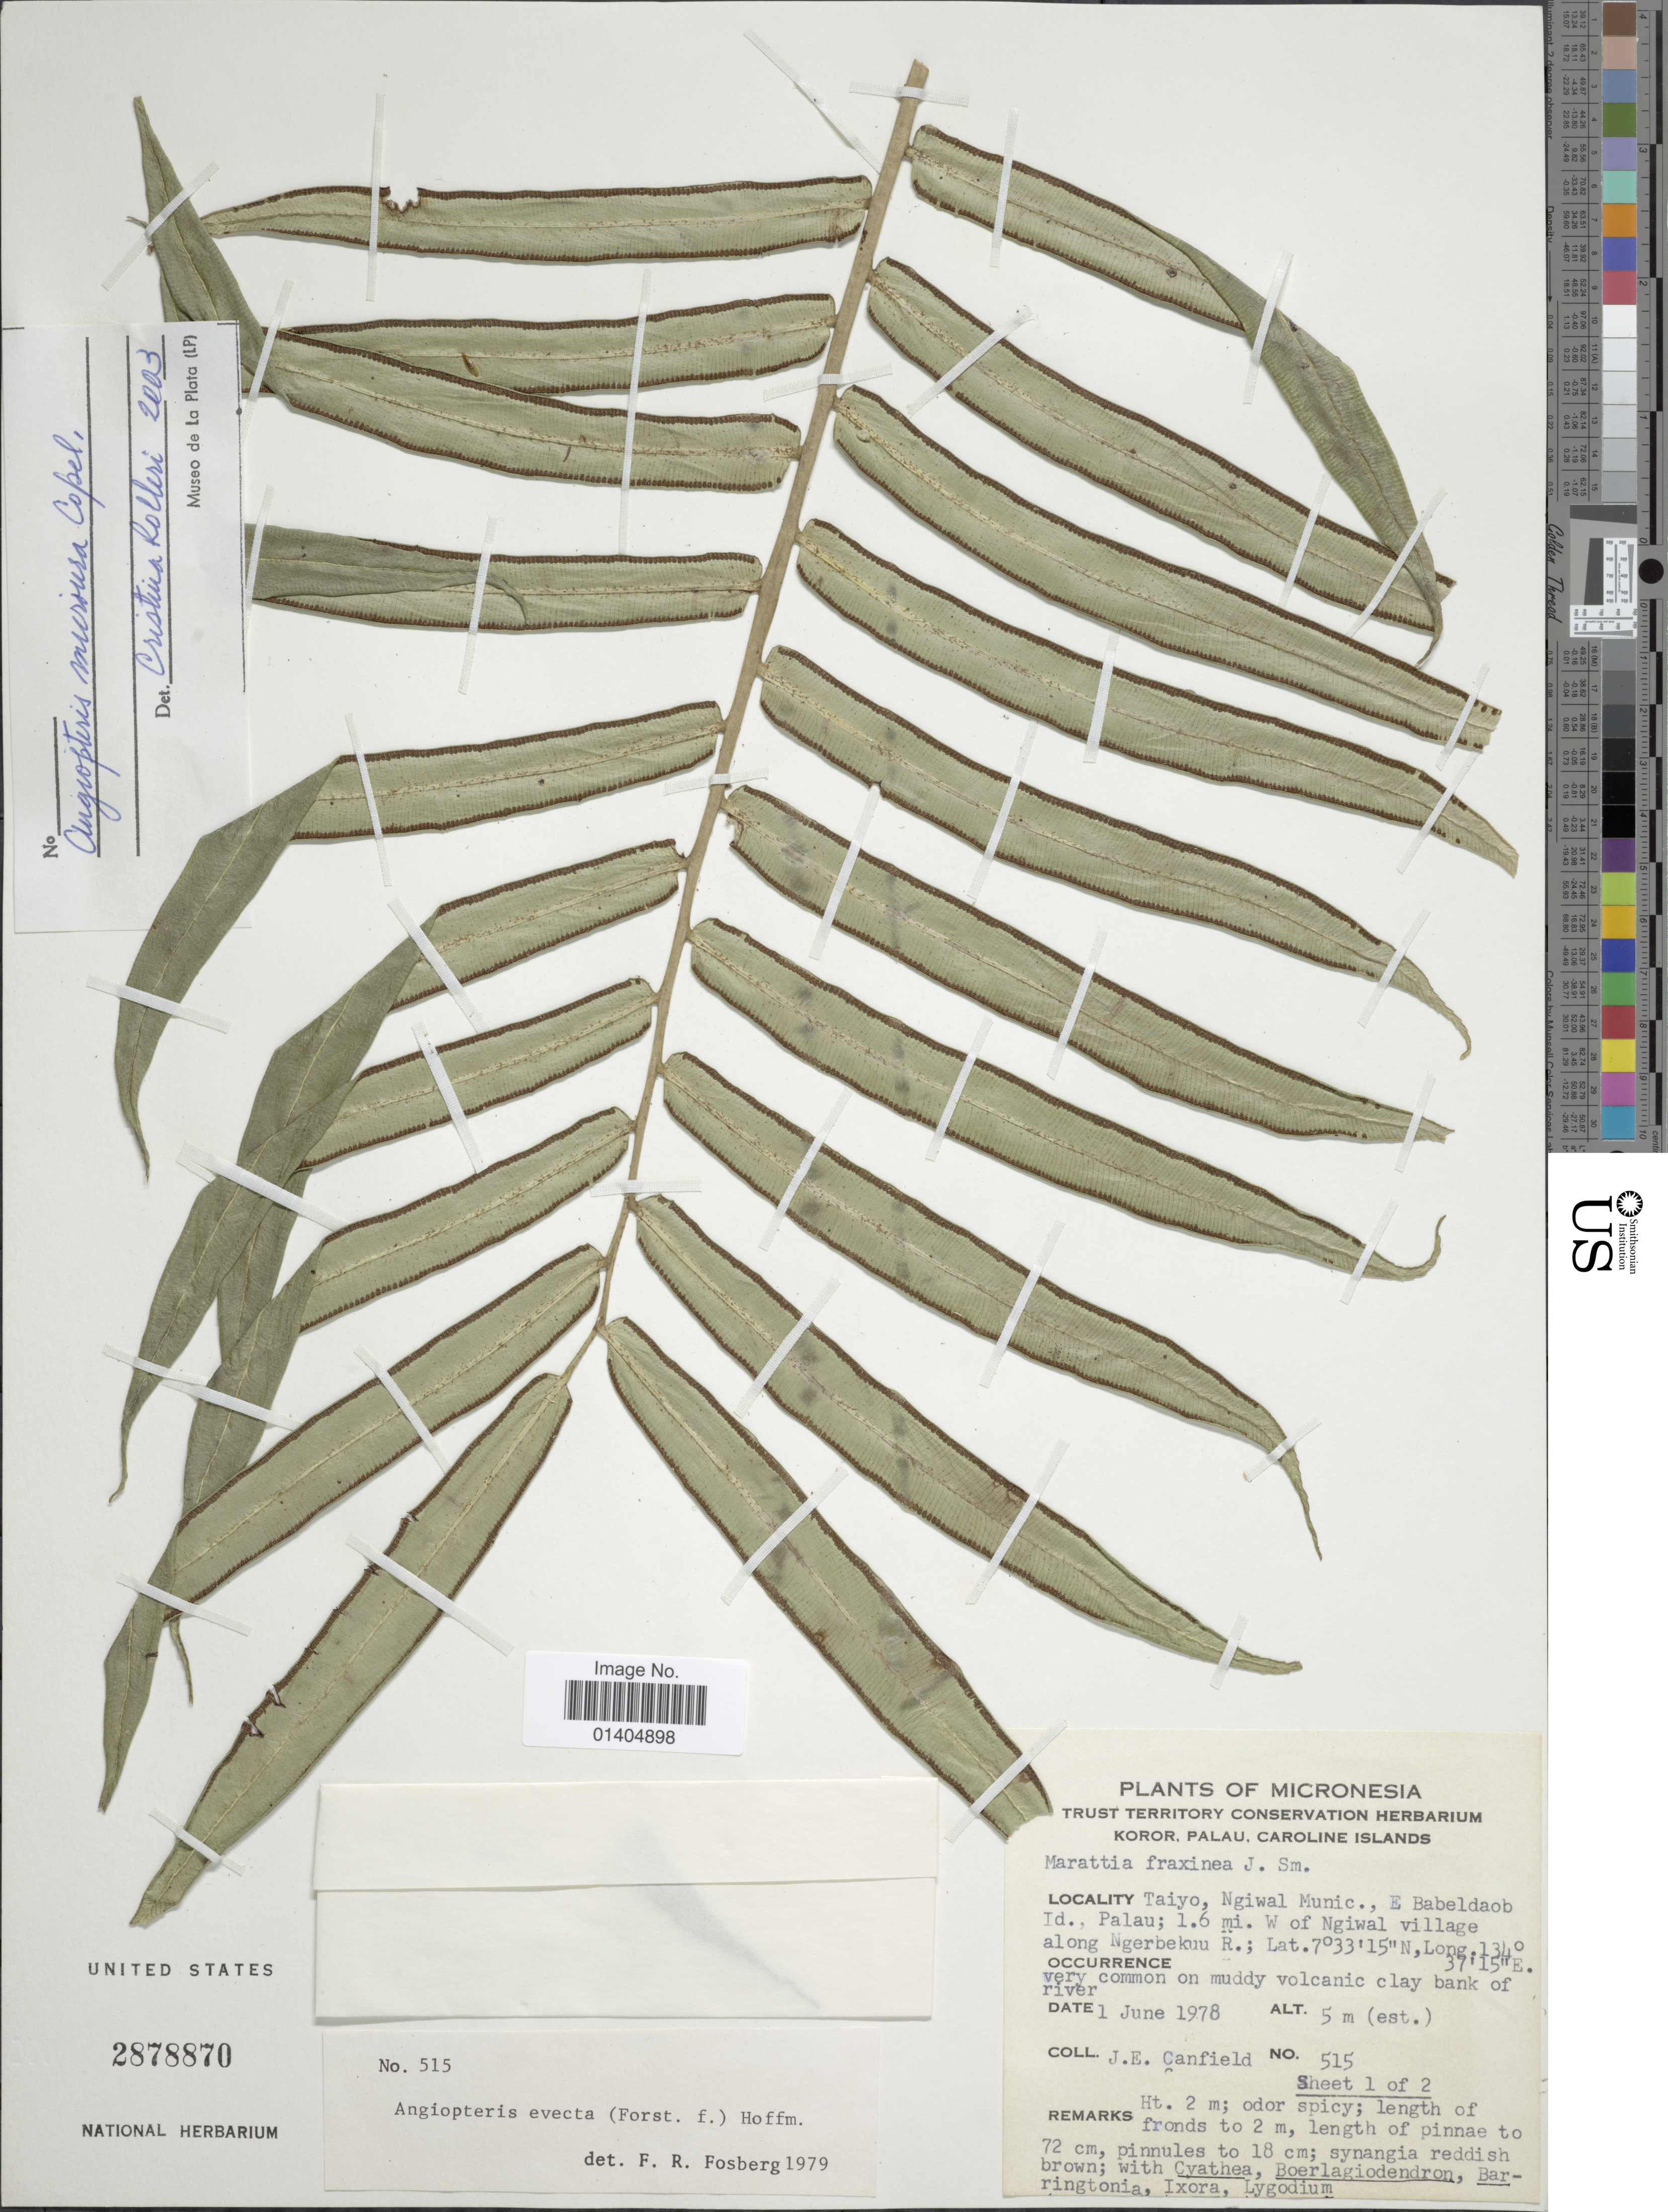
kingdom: Plantae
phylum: Tracheophyta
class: Polypodiopsida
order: Marattiales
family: Marattiaceae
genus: Angiopteris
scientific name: Angiopteris microura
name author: Copel.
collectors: J. E. Canfield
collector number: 515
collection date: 1978-06-01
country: Palau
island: Babeldaob [Babelthuap]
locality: Taiyo, Ngiwal Munic., E Babeldaob Id., Palau; 1.6 mi. W of Ngiwal viilage along Ngerbekuu R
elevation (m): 5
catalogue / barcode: US 2878870